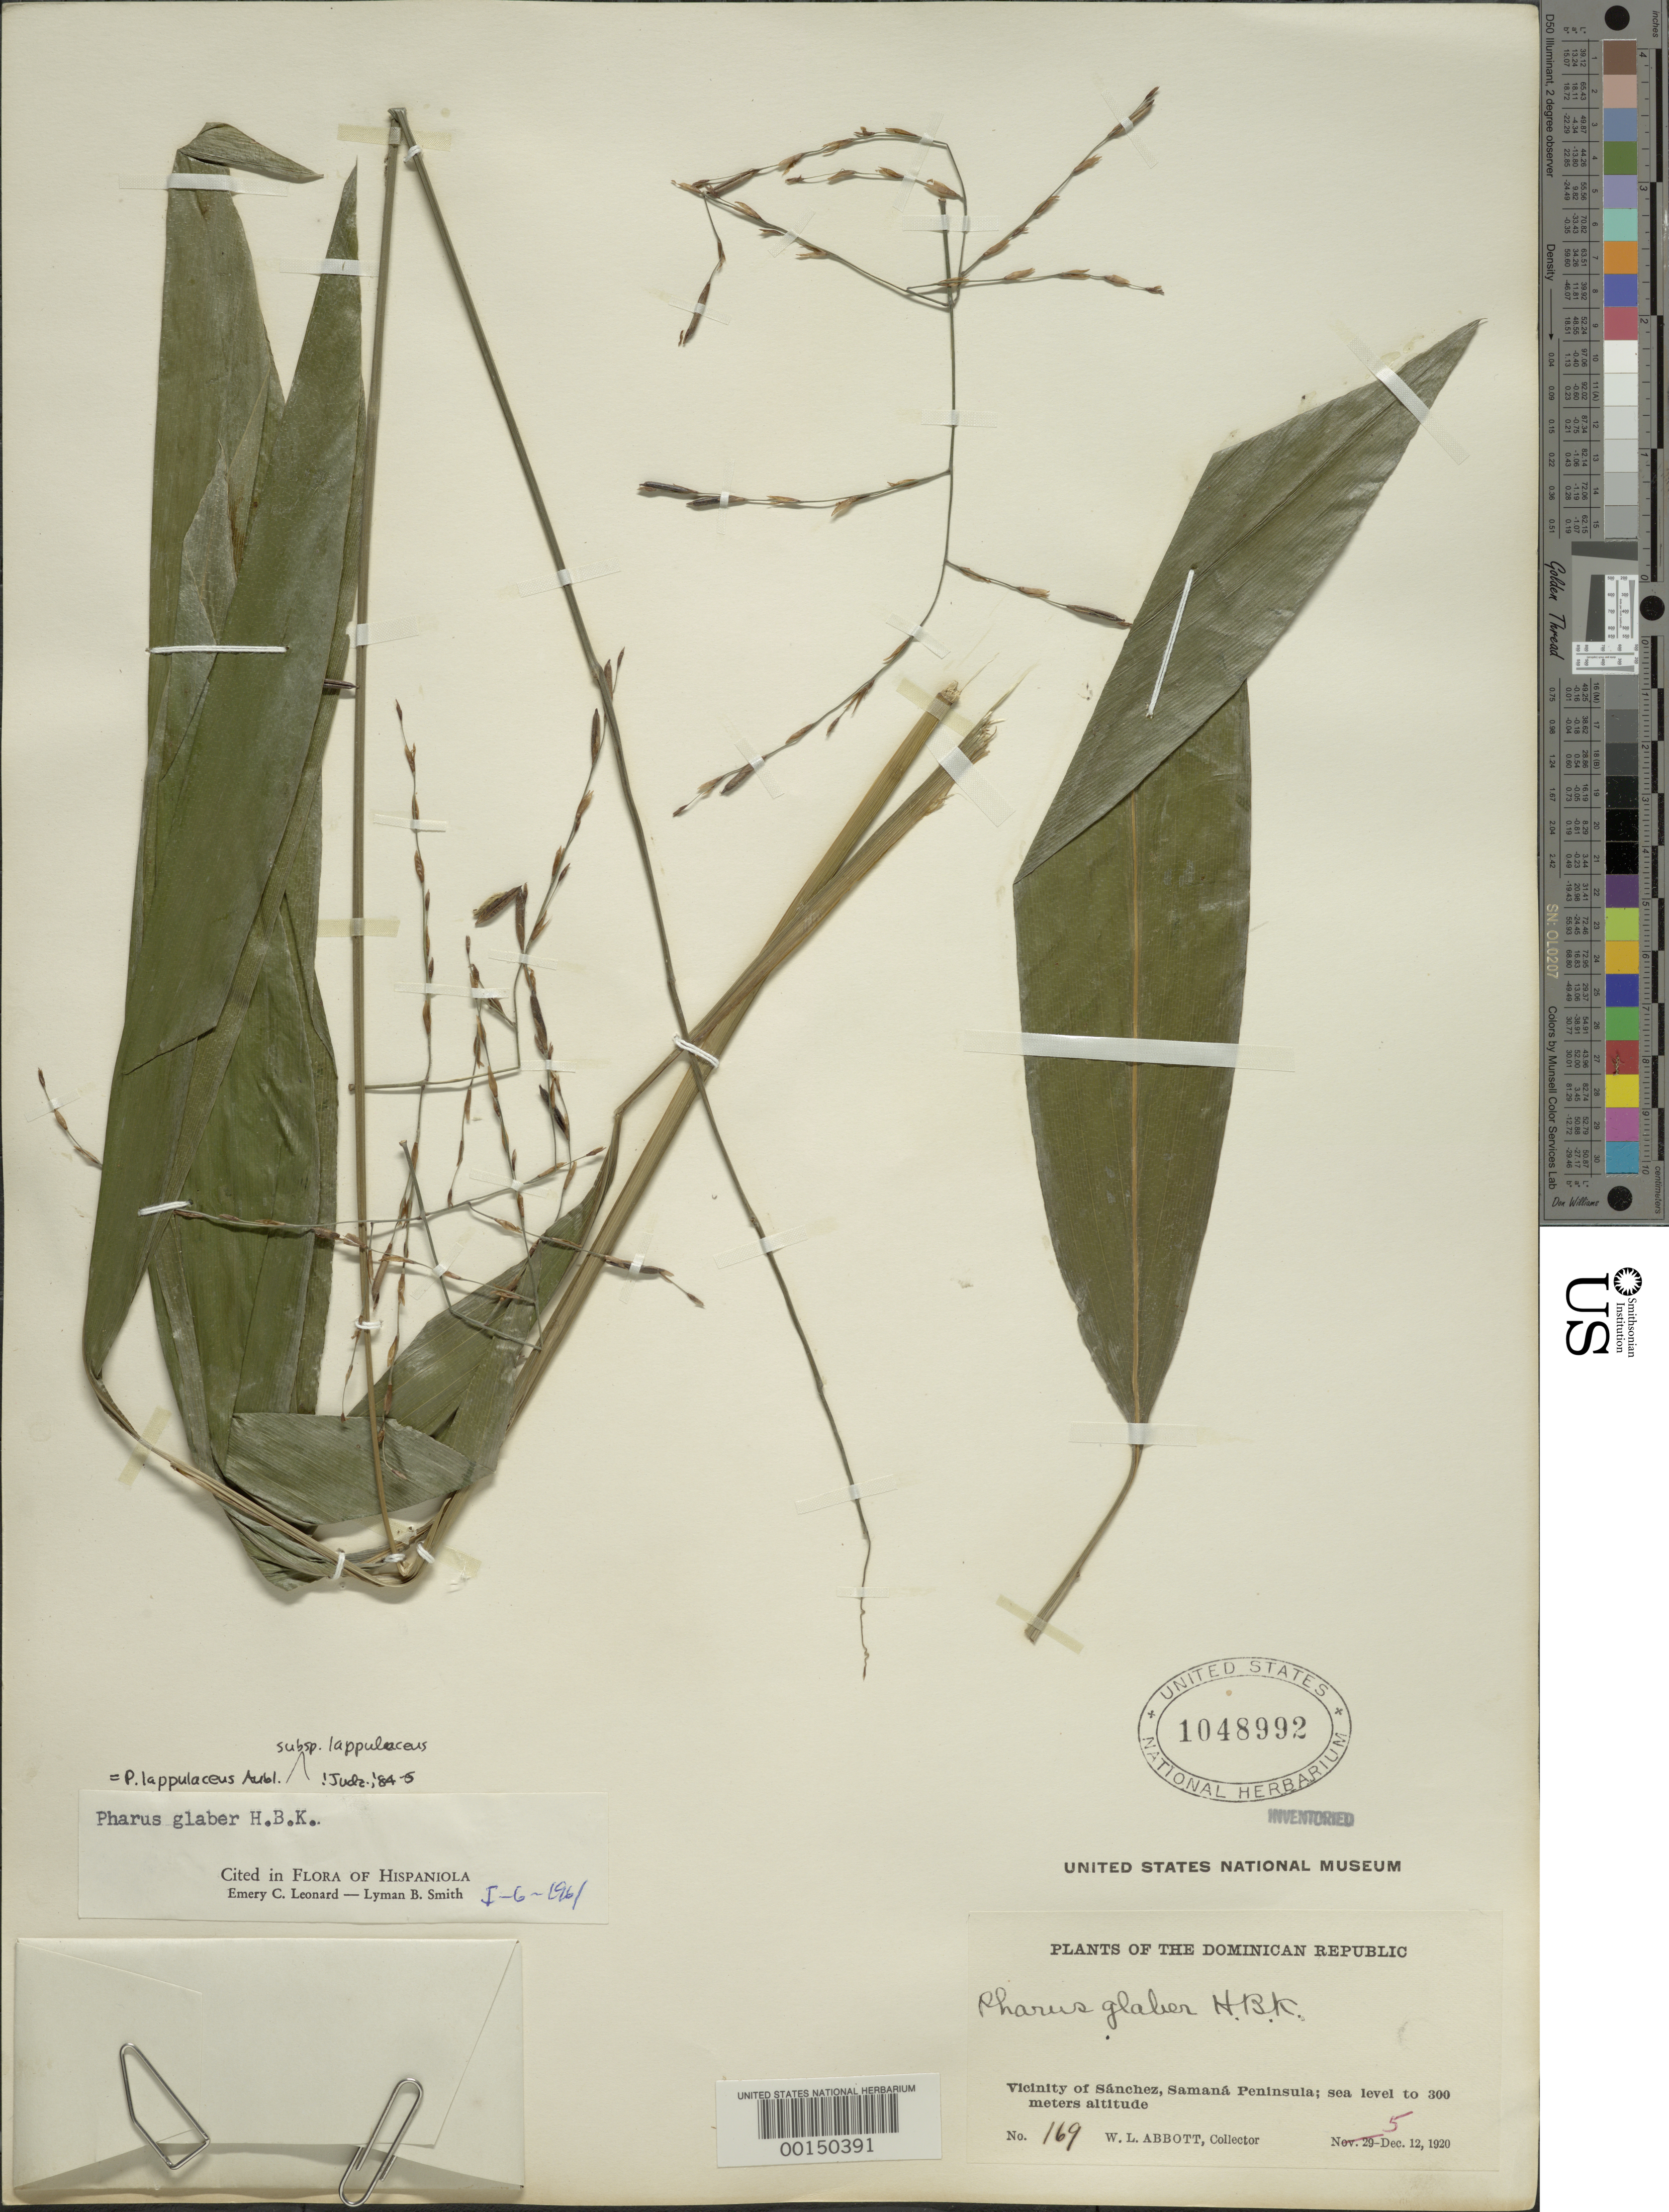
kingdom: Plantae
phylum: Tracheophyta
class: Liliopsida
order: Poales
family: Poaceae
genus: Pharus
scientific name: Pharus lappulaceus subsp. lappulaceus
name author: Aubl.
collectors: W. L. Abbott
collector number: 169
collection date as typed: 05 Dec 1920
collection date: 1920-12-05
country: Dominican Republic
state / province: Samaná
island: Hispaniola Island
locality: Sanchez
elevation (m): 0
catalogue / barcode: US 1048992